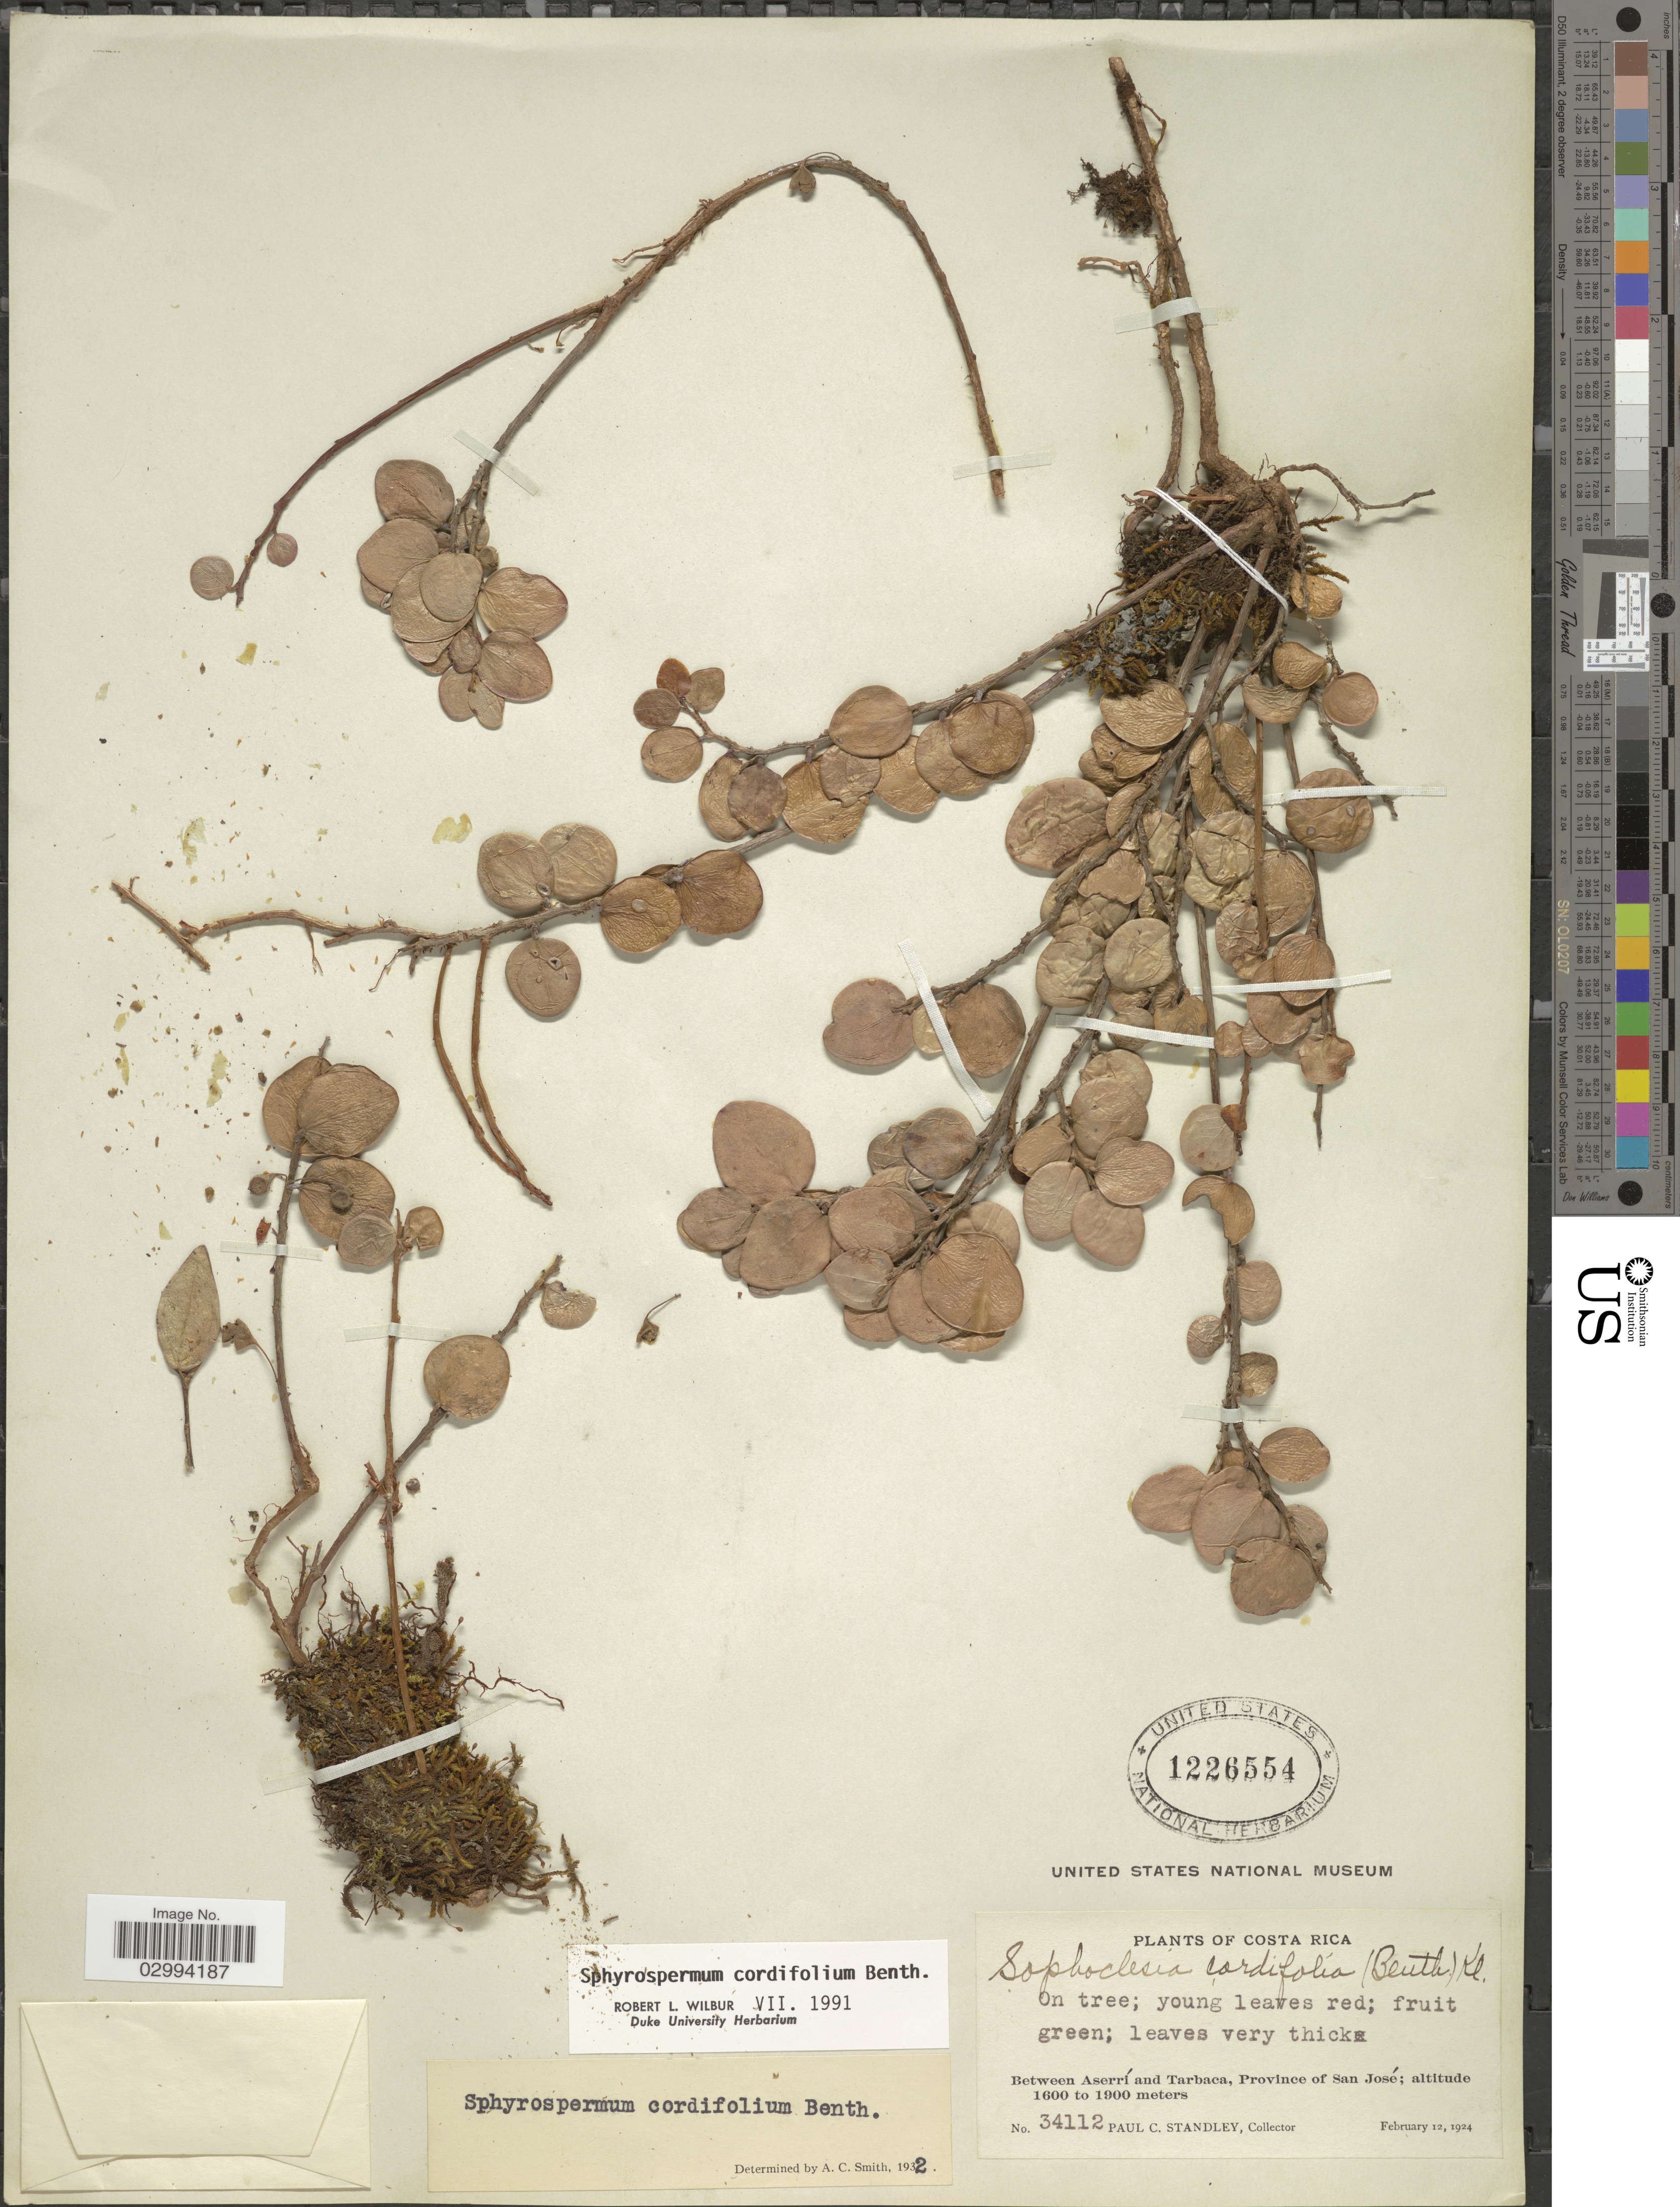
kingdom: Plantae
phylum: Tracheophyta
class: Magnoliopsida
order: Ericales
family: Ericaceae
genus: Sphyrospermum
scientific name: Sphyrospermum cordifolium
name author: Benth.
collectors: P. C. Standley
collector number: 34112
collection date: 1924-02-12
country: Costa Rica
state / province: San José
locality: Between Aserrí and Tarbaca.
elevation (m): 1600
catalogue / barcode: US 1226554